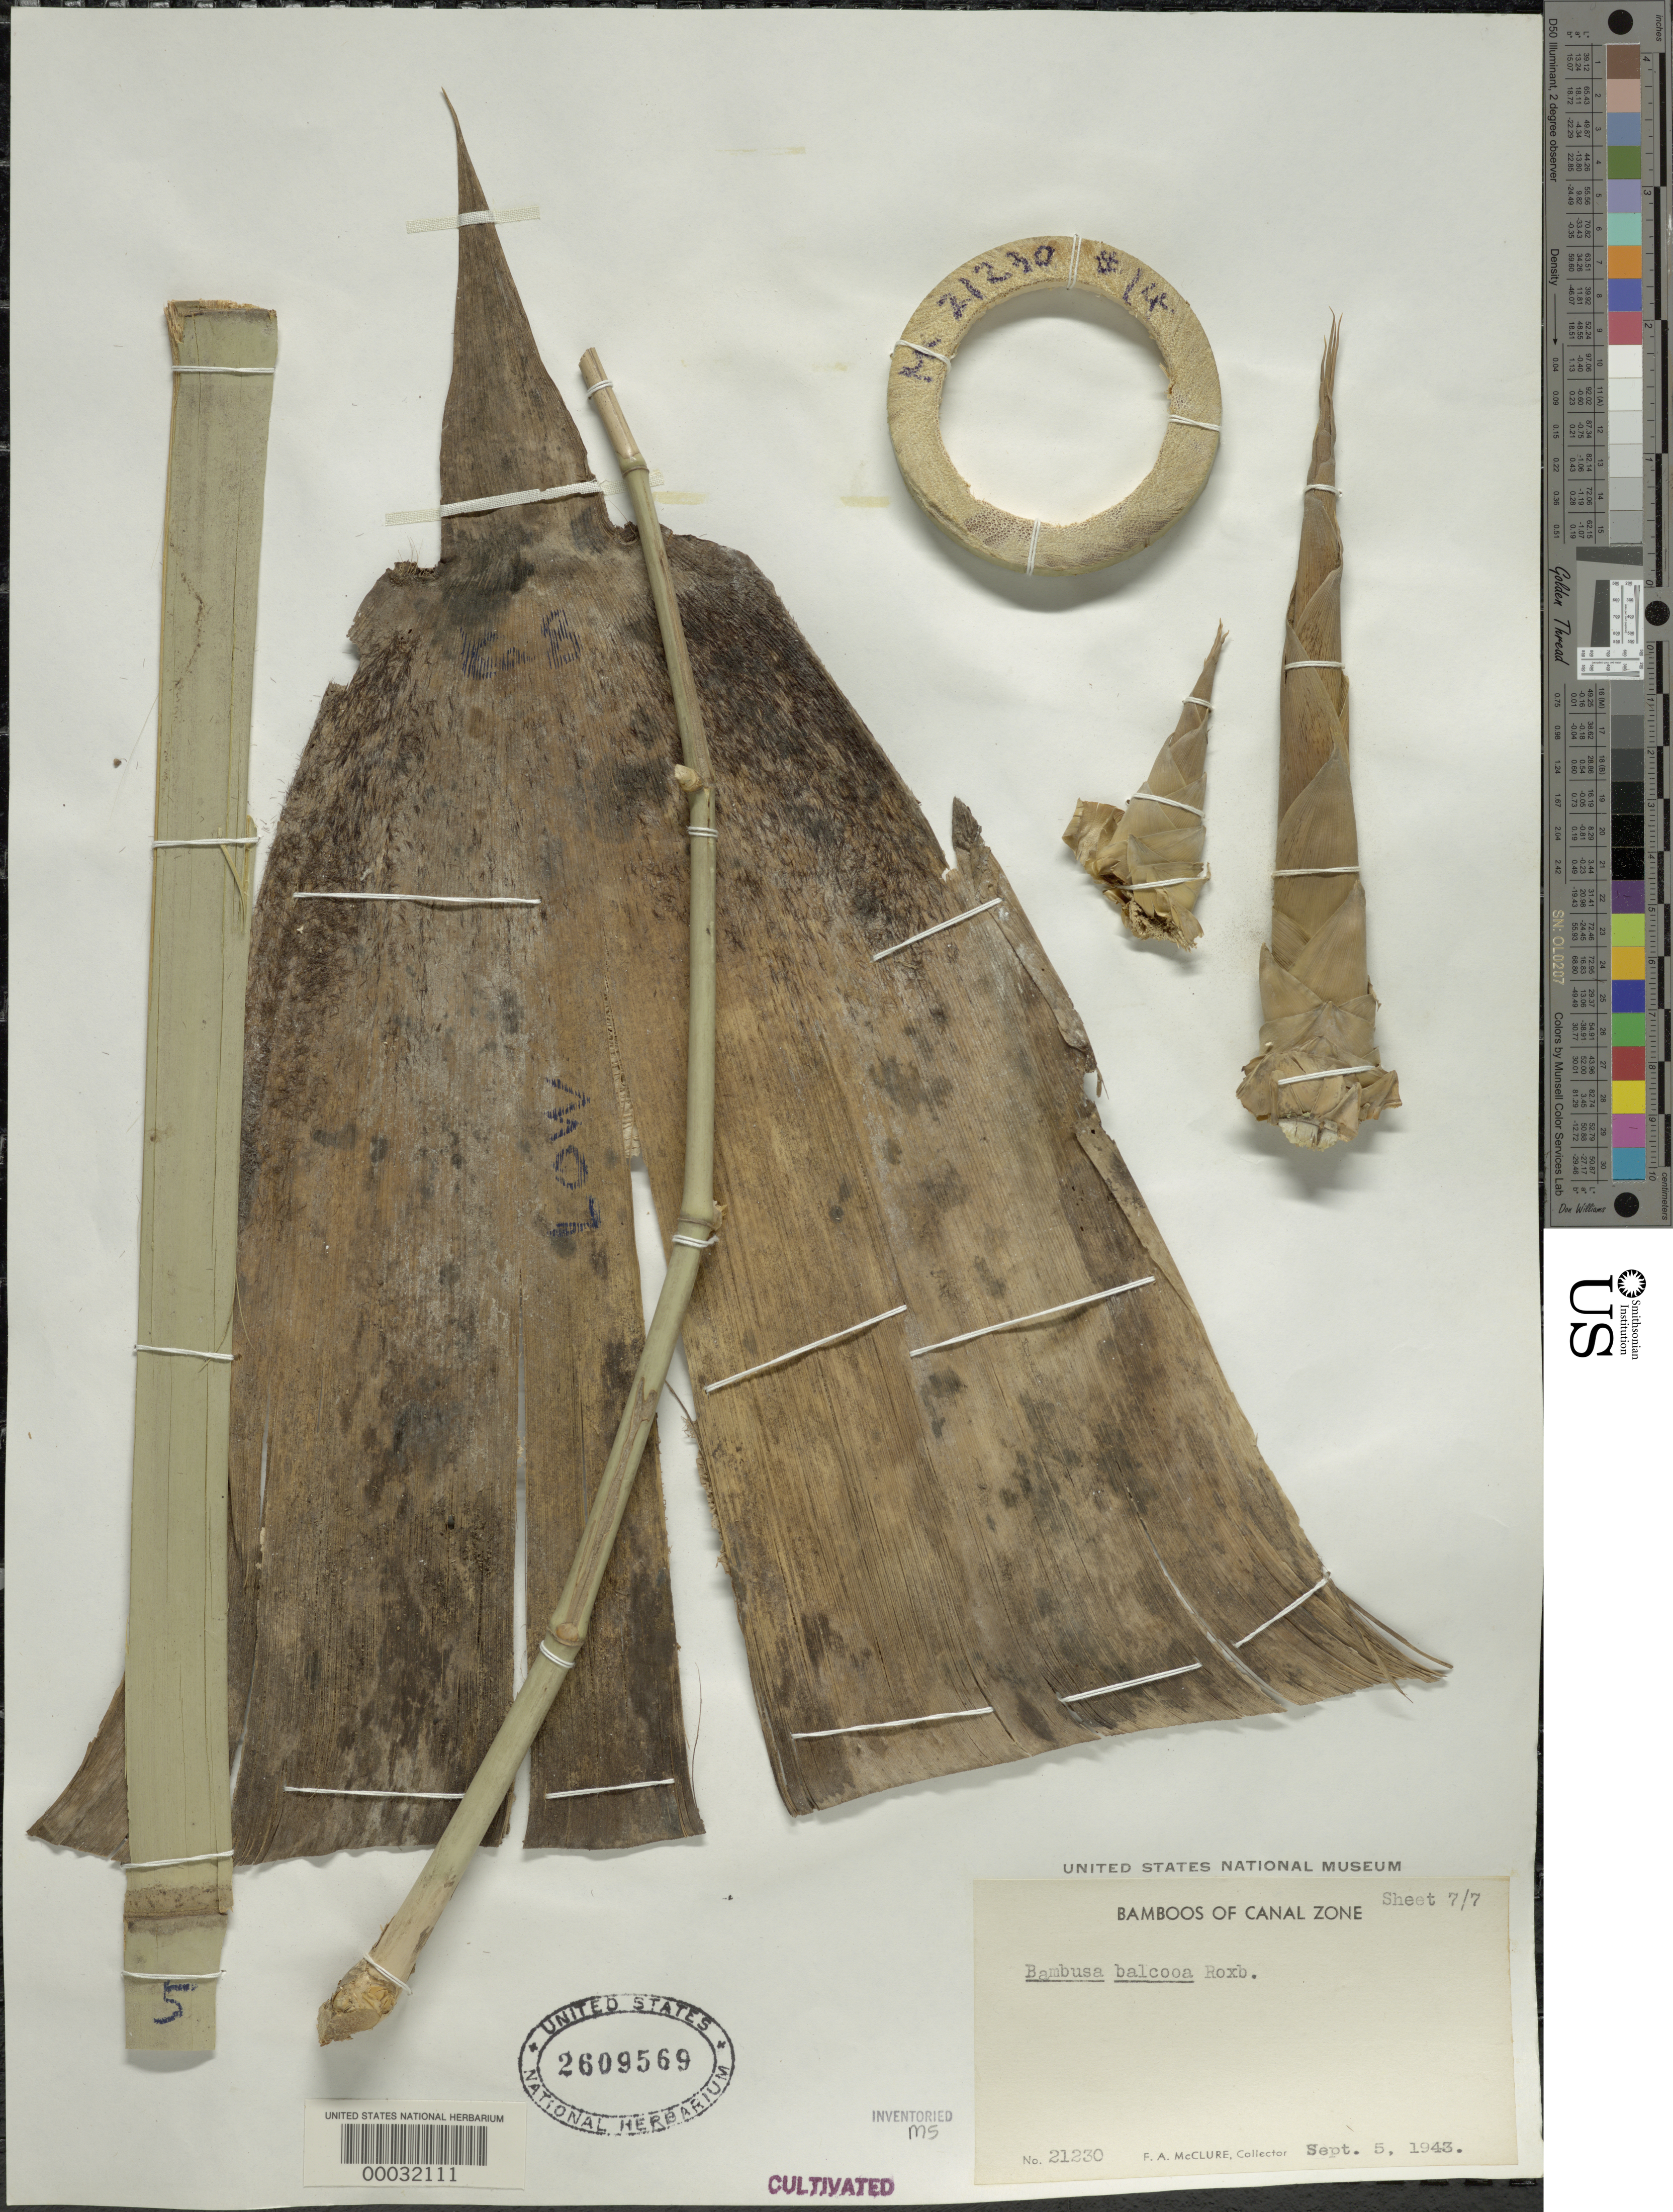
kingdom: Plantae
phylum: Tracheophyta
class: Liliopsida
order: Poales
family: Poaceae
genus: Bambusa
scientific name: Bambusa balcooa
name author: Roxb.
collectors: F. A. McClure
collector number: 21230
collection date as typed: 05 Sep 1943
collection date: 1943-09-05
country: Panama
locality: Esperimental Gardens-summit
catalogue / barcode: US 2609569